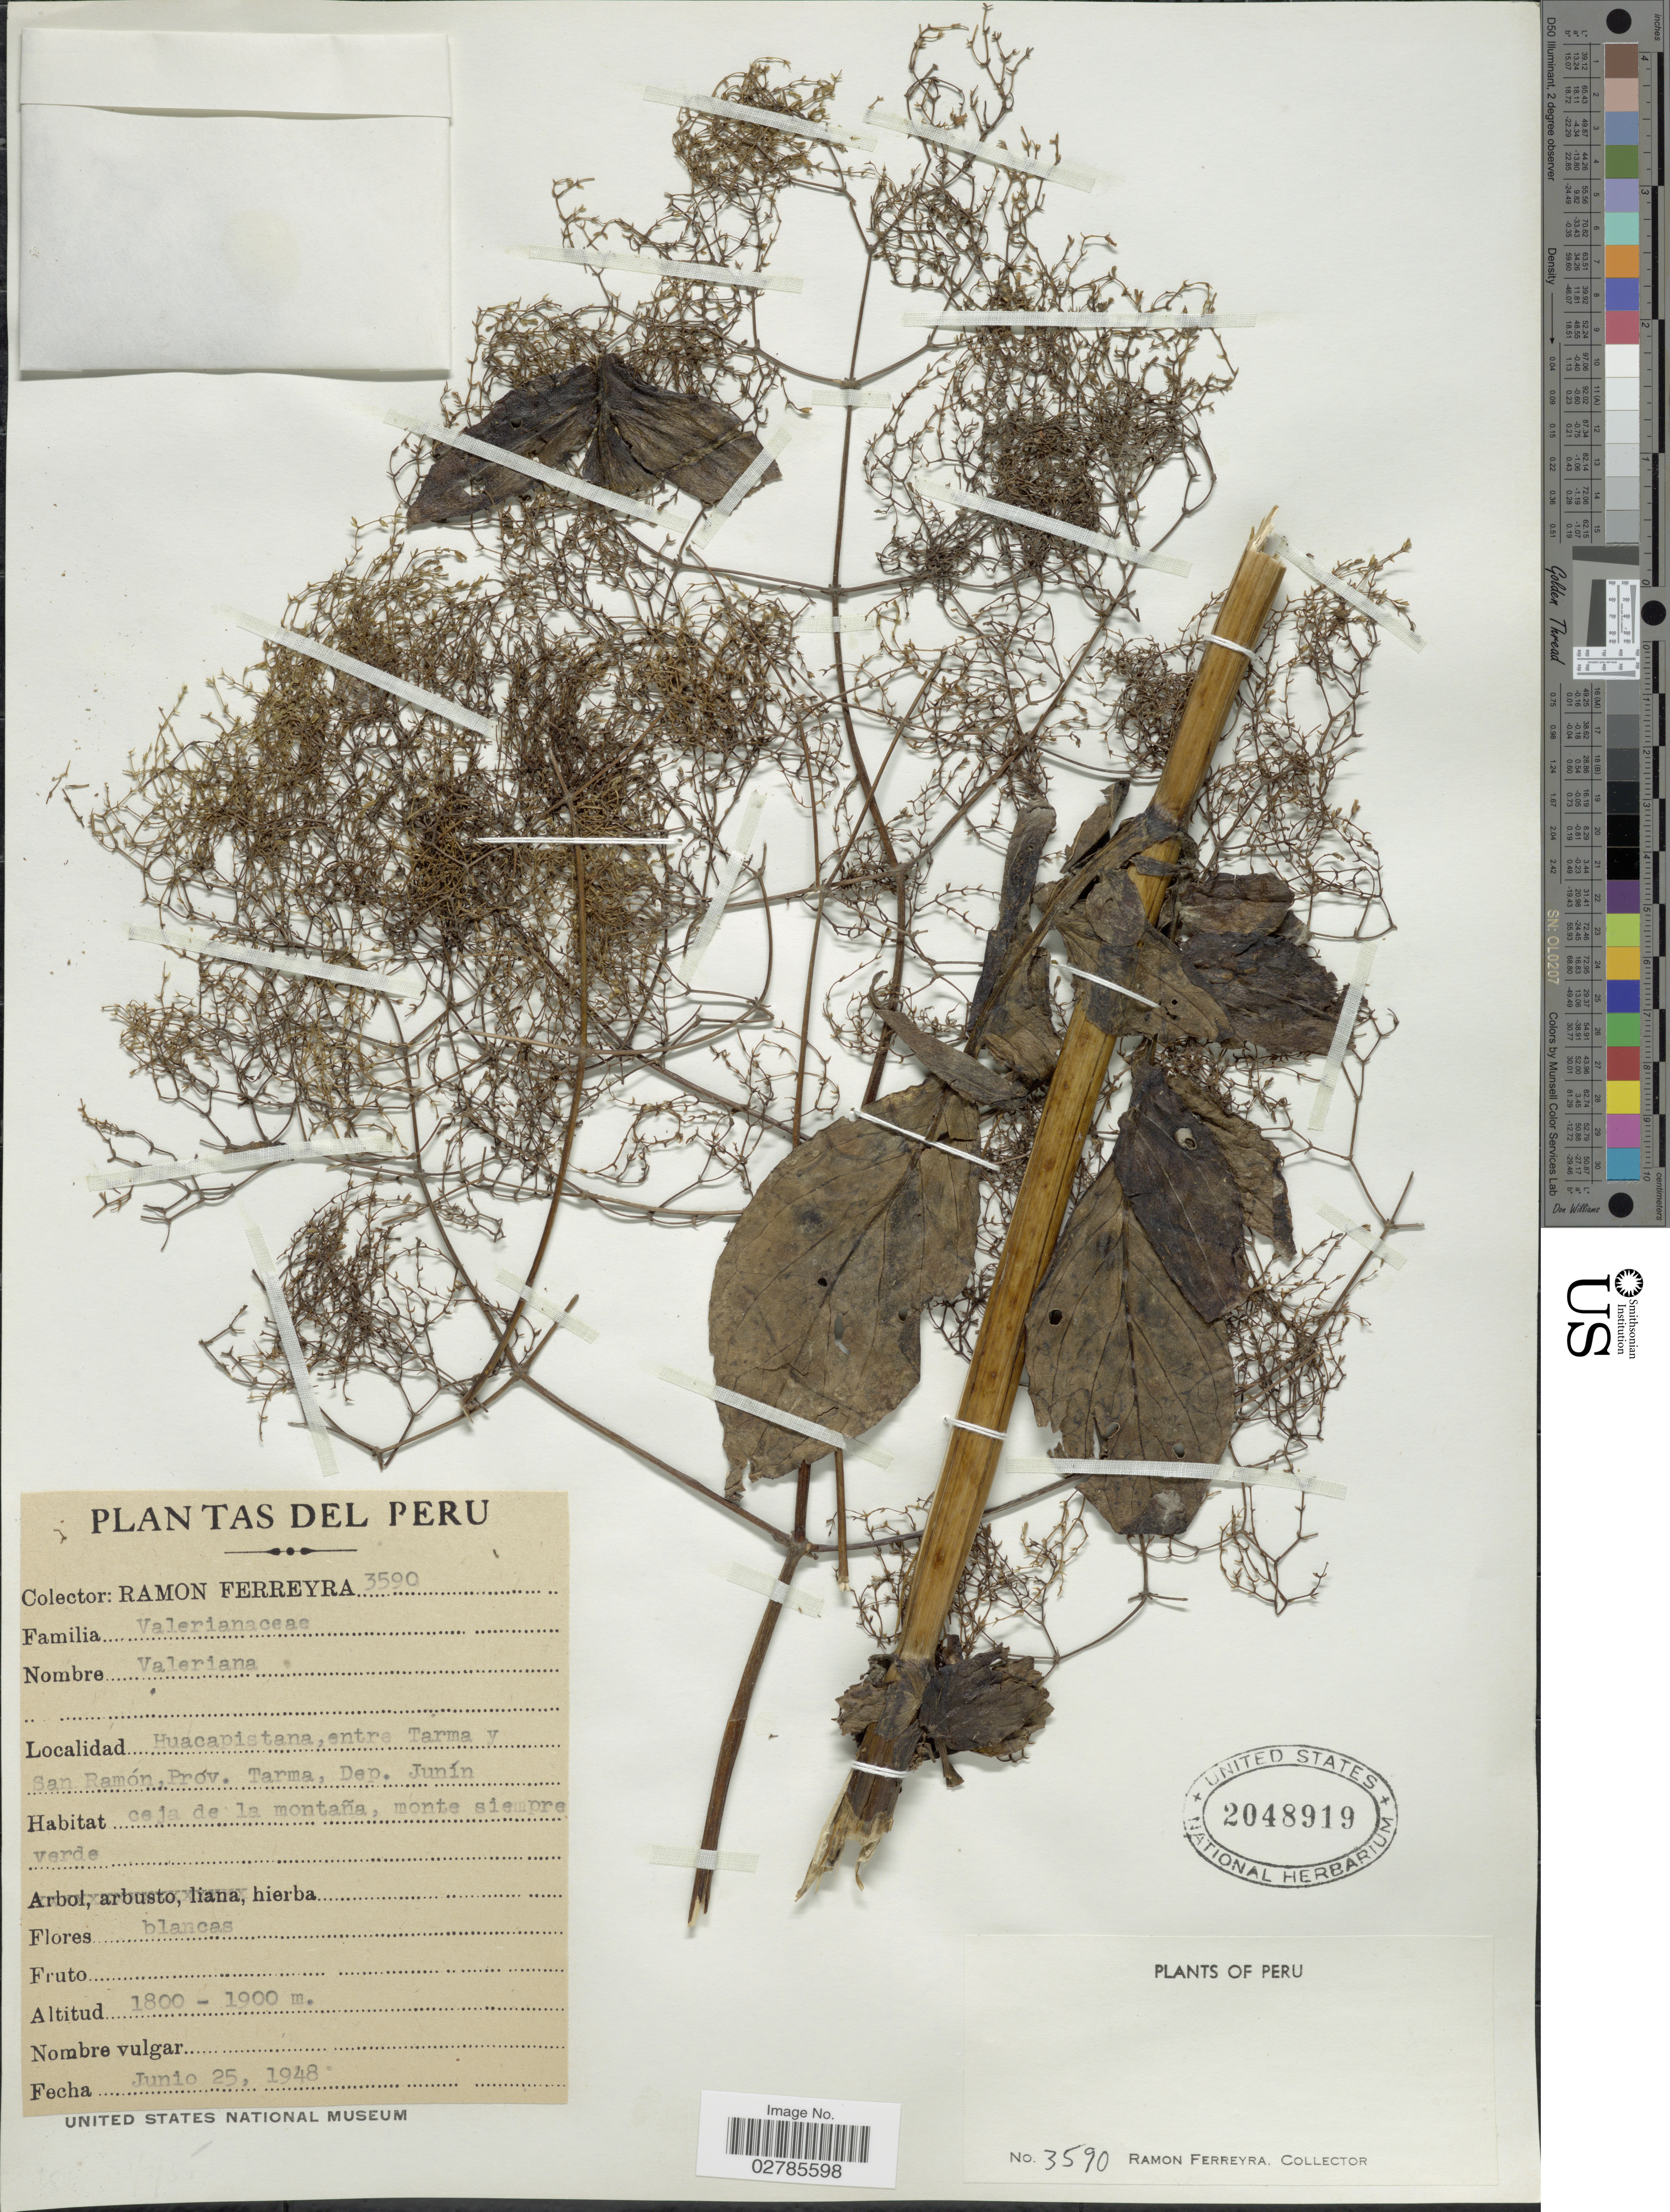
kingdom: Plantae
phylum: Tracheophyta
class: Magnoliopsida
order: Dipsacales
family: Caprifoliaceae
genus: Valeriana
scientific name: Valeriana sp.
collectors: R. A. Ferreyra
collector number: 3590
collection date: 1948-06-25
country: Peru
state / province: Junín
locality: Huacapistana, entre Tarma y San Ramón, Prov. Tarma, Dep. Junín.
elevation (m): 1800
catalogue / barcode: US 2048919